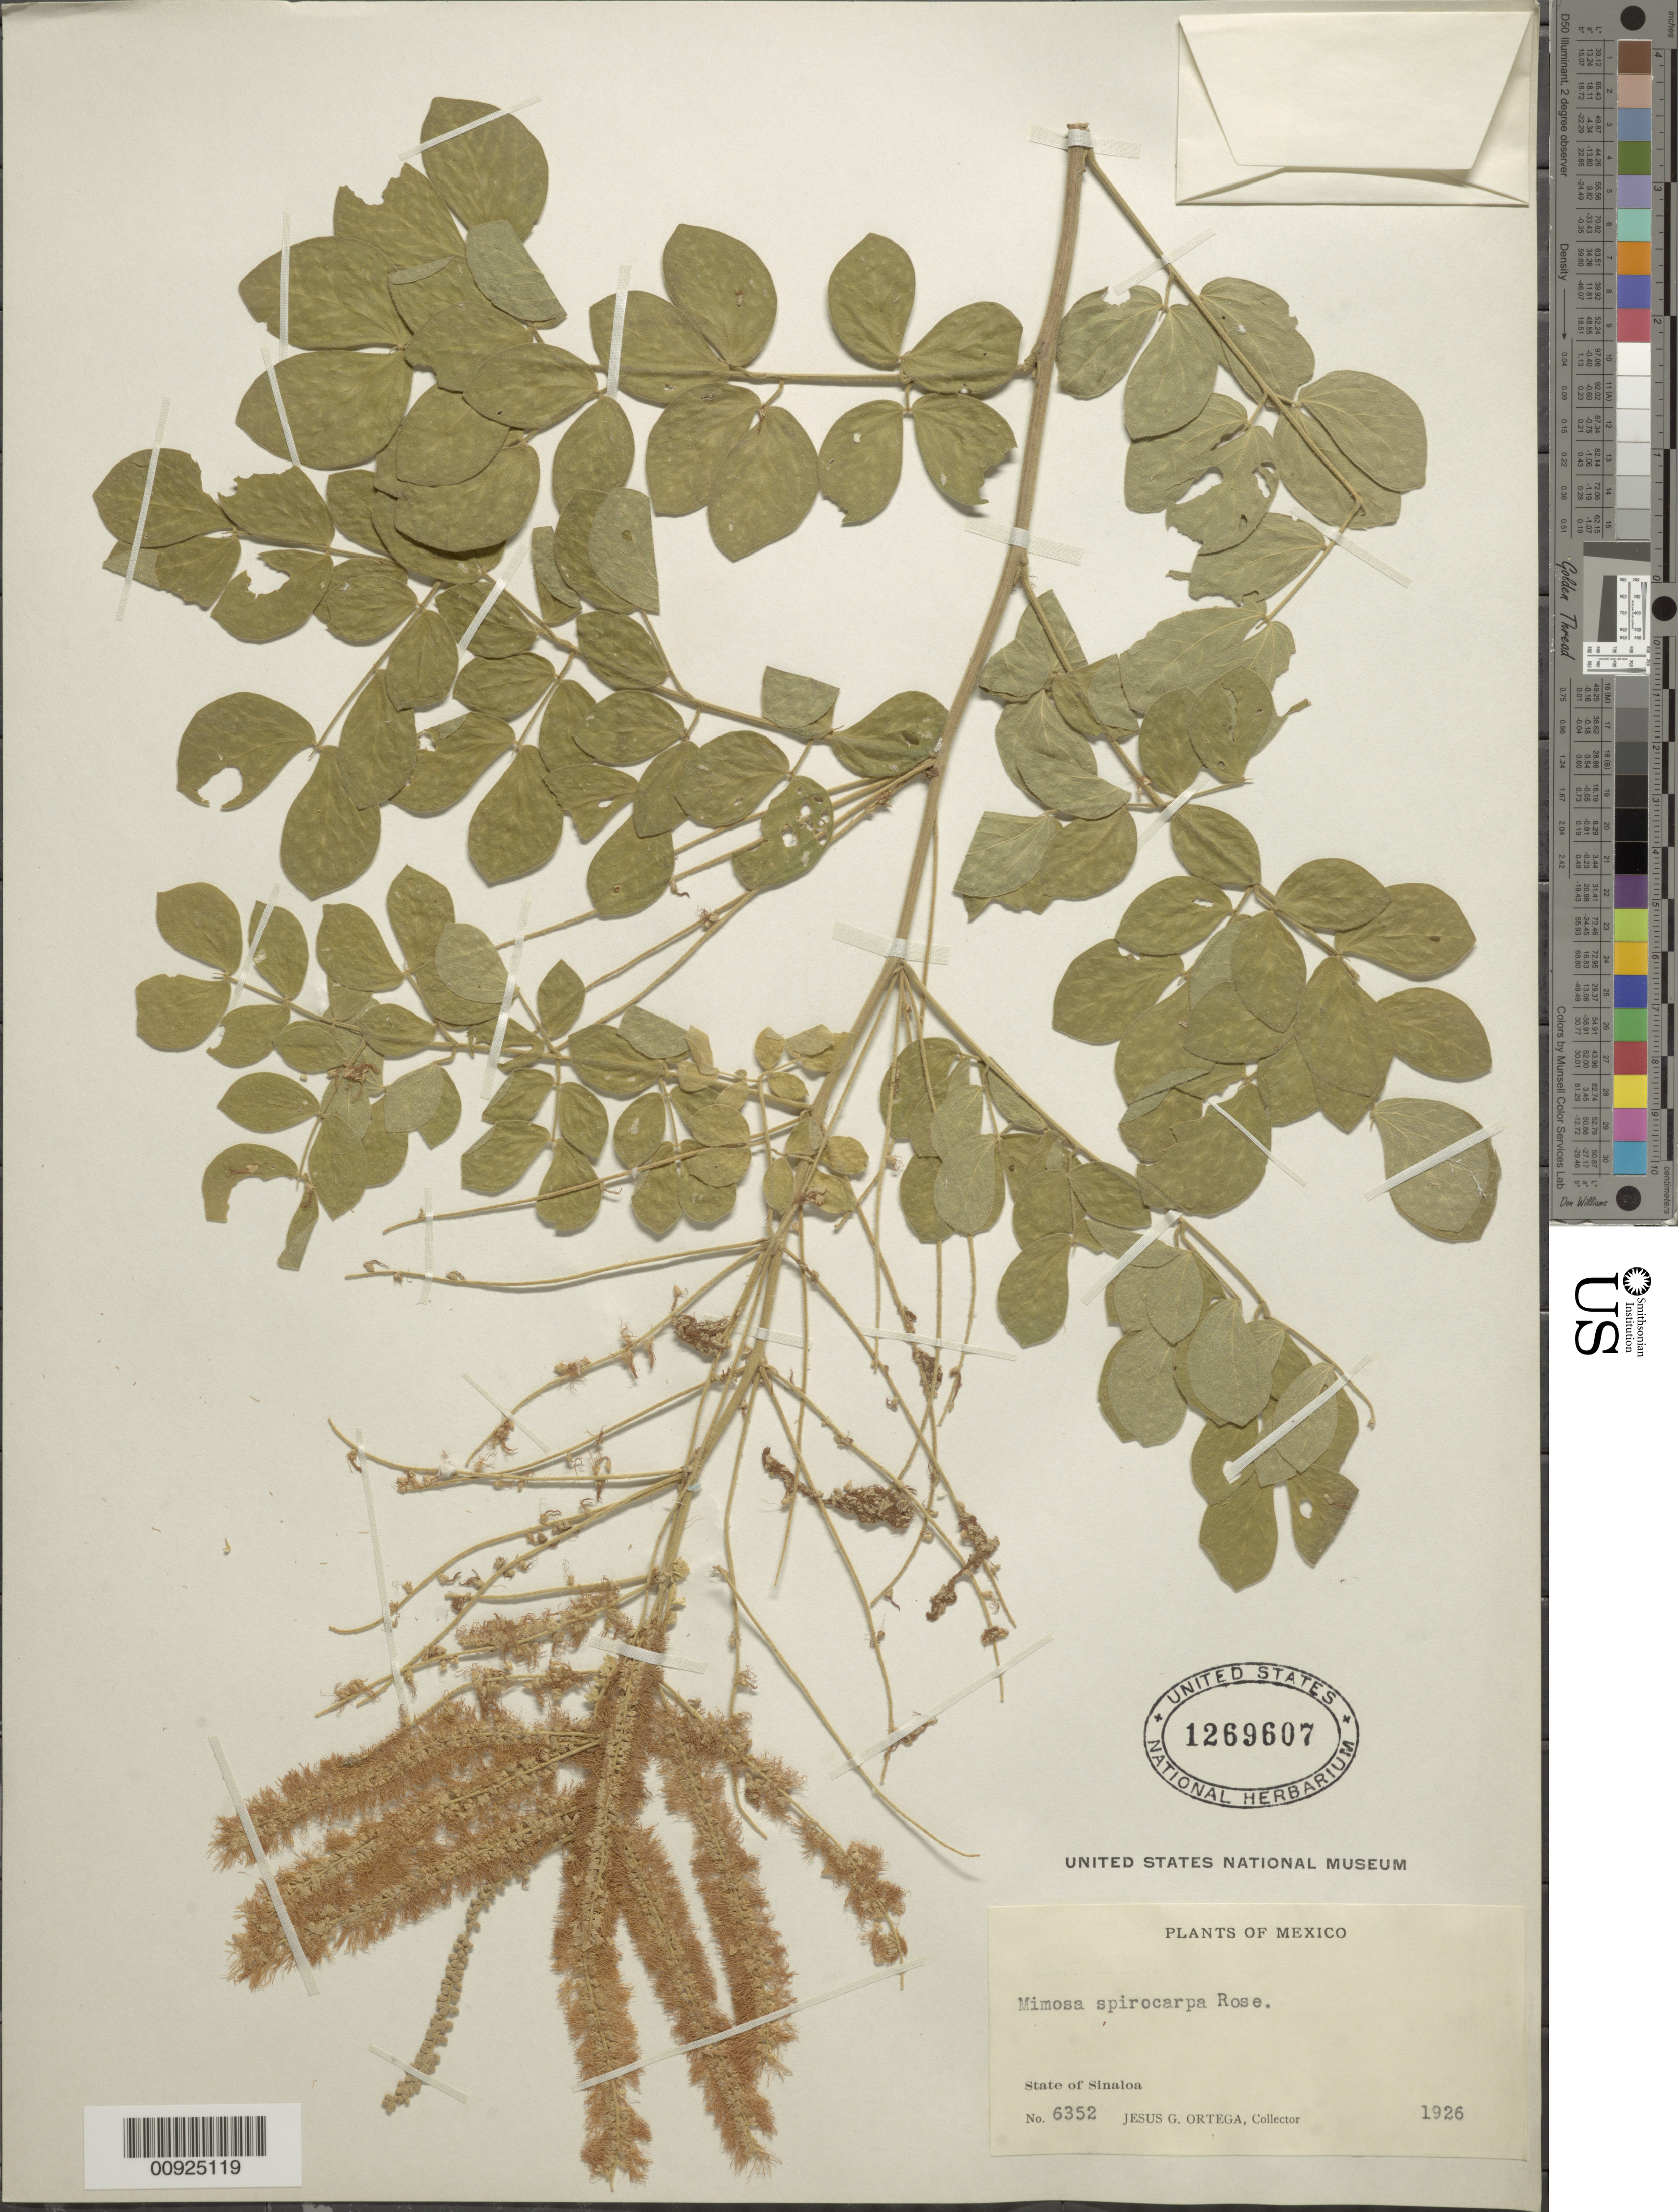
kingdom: Plantae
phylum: Tracheophyta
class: Magnoliopsida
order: Fabales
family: Fabaceae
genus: Mimosa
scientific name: Mimosa spirocarpa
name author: Rose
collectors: J. Ortega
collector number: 6352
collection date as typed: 1926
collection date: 1926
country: Mexico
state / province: Sinaloa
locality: State of Sinaloa.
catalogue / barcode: US 1269607